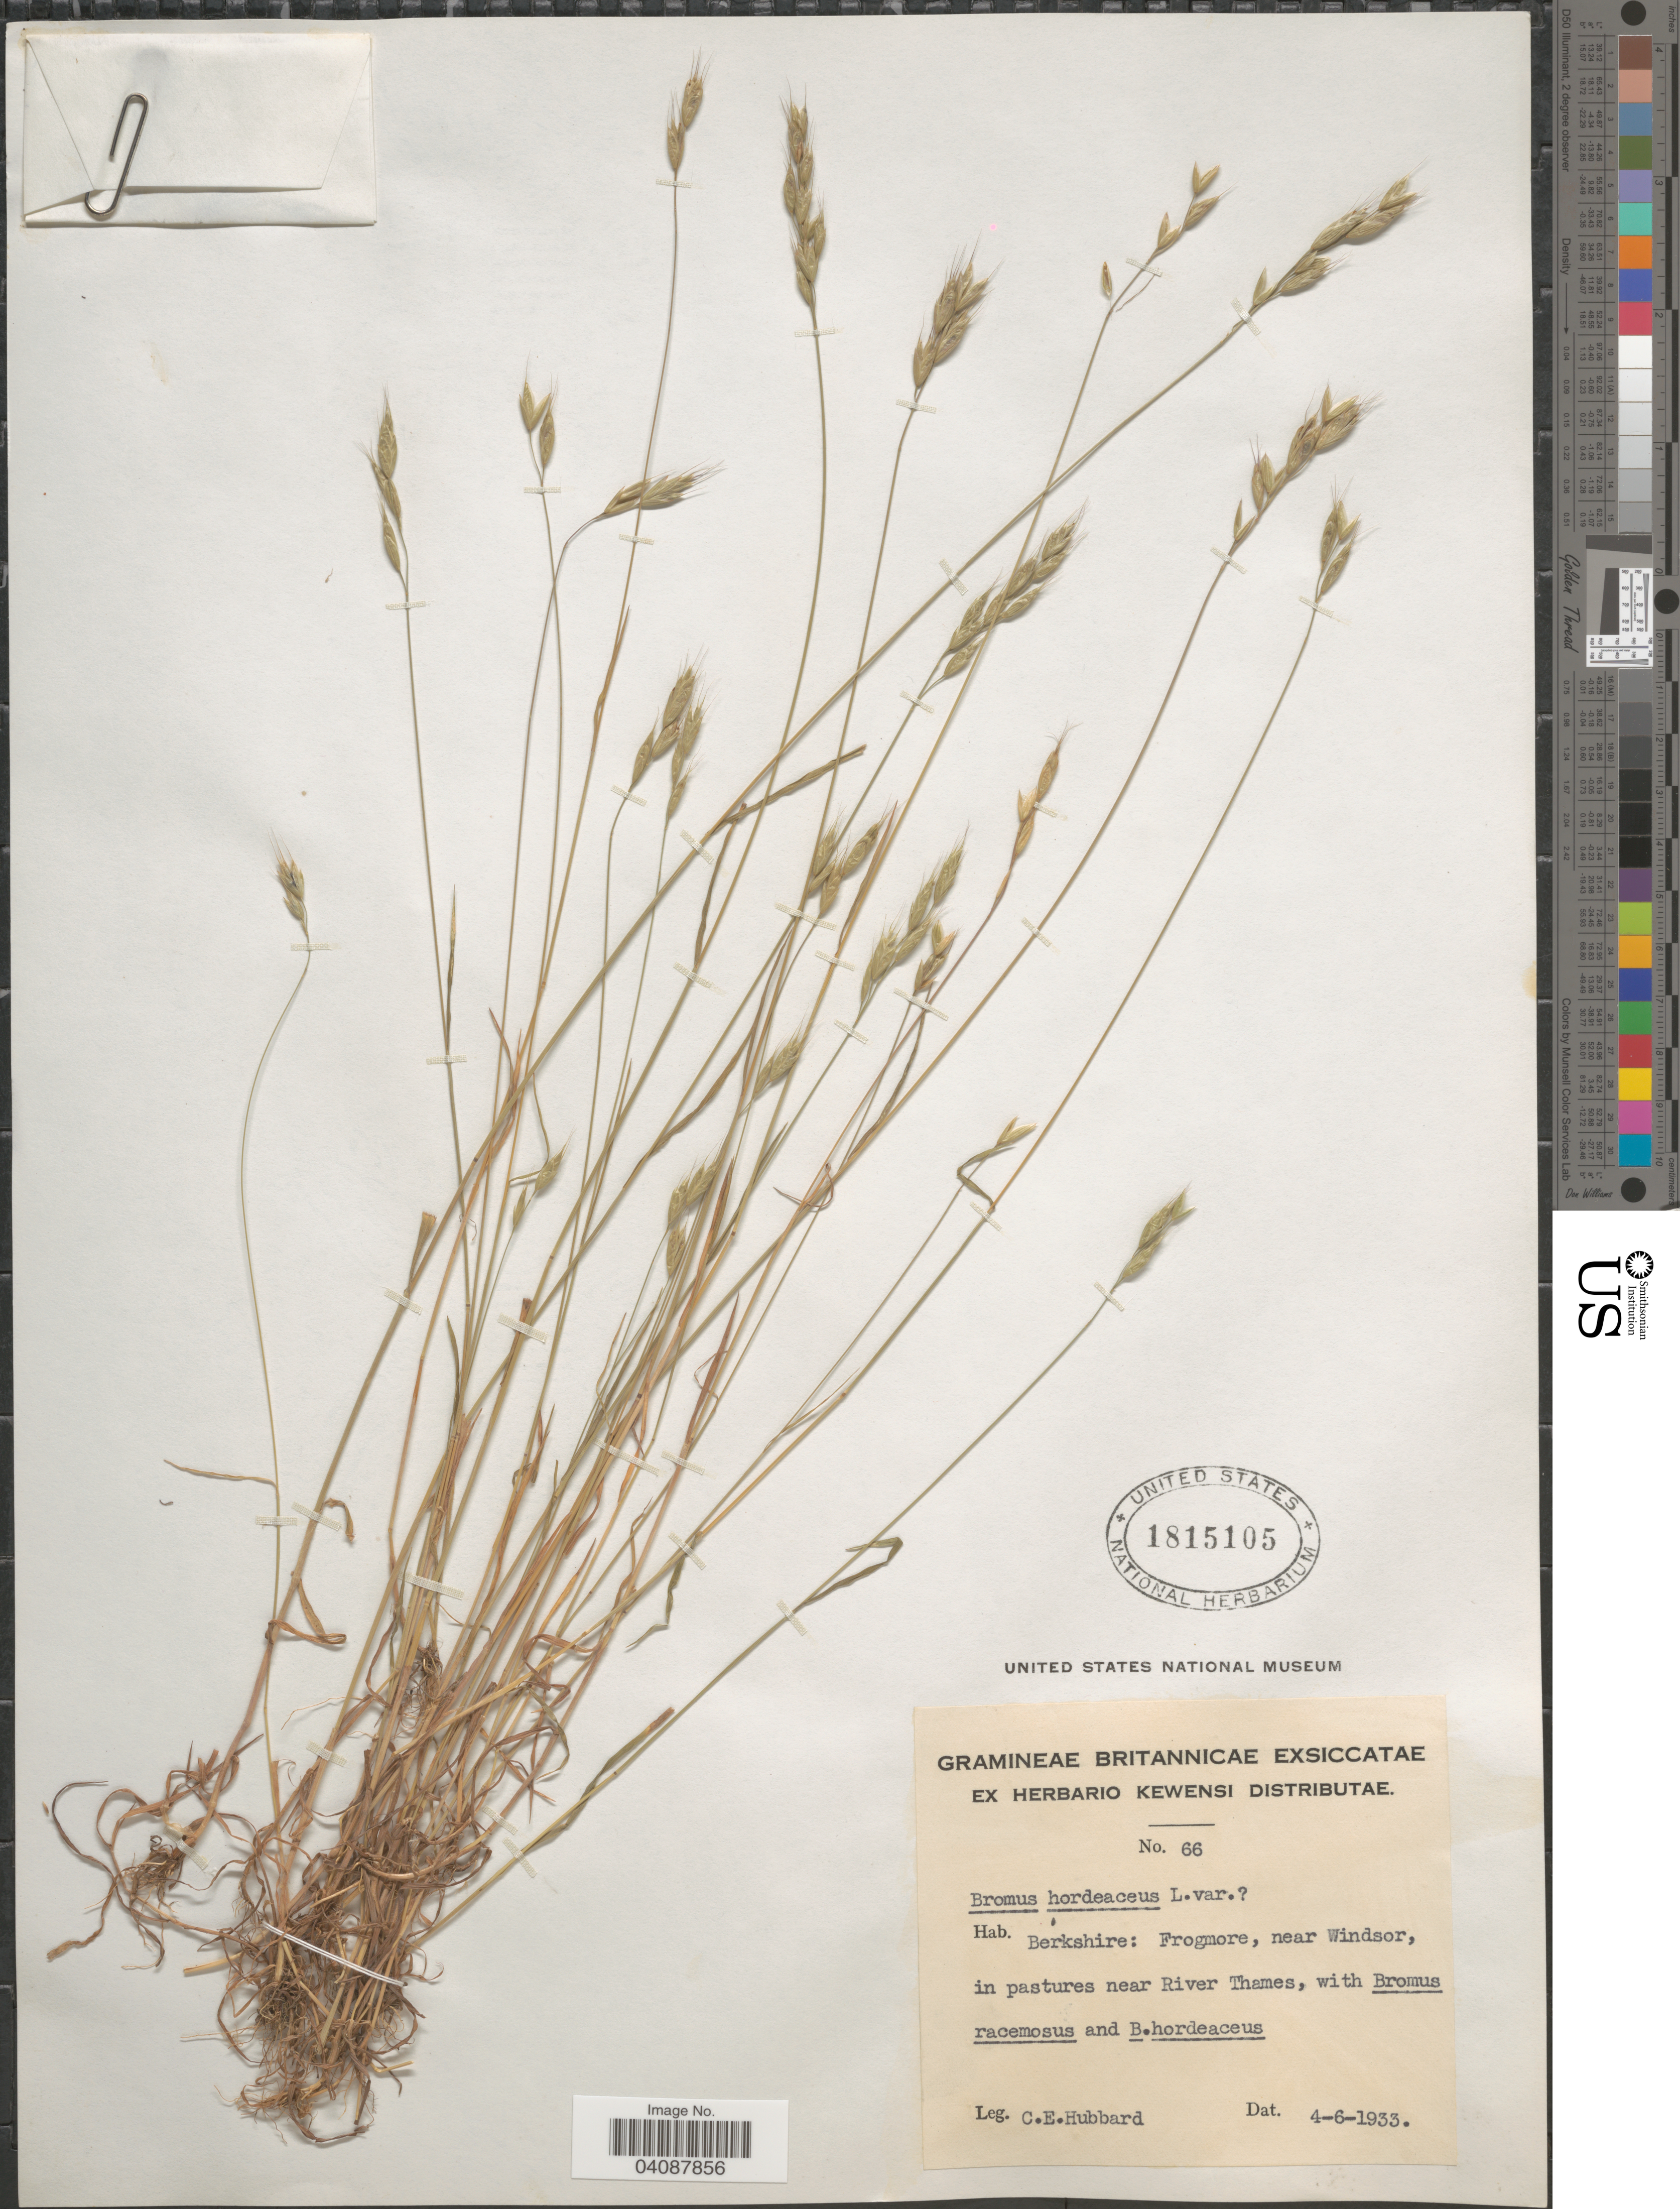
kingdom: Plantae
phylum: Tracheophyta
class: Liliopsida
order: Poales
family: Poaceae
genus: Bromus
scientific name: Bromus hordeaceus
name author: L.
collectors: C. E. Hubbard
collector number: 66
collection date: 1933-06-04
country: United Kingdom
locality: Britannicae. Berkshire: Frogmore, near Windsor, in pastures near River Thames.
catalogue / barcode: US 1815105